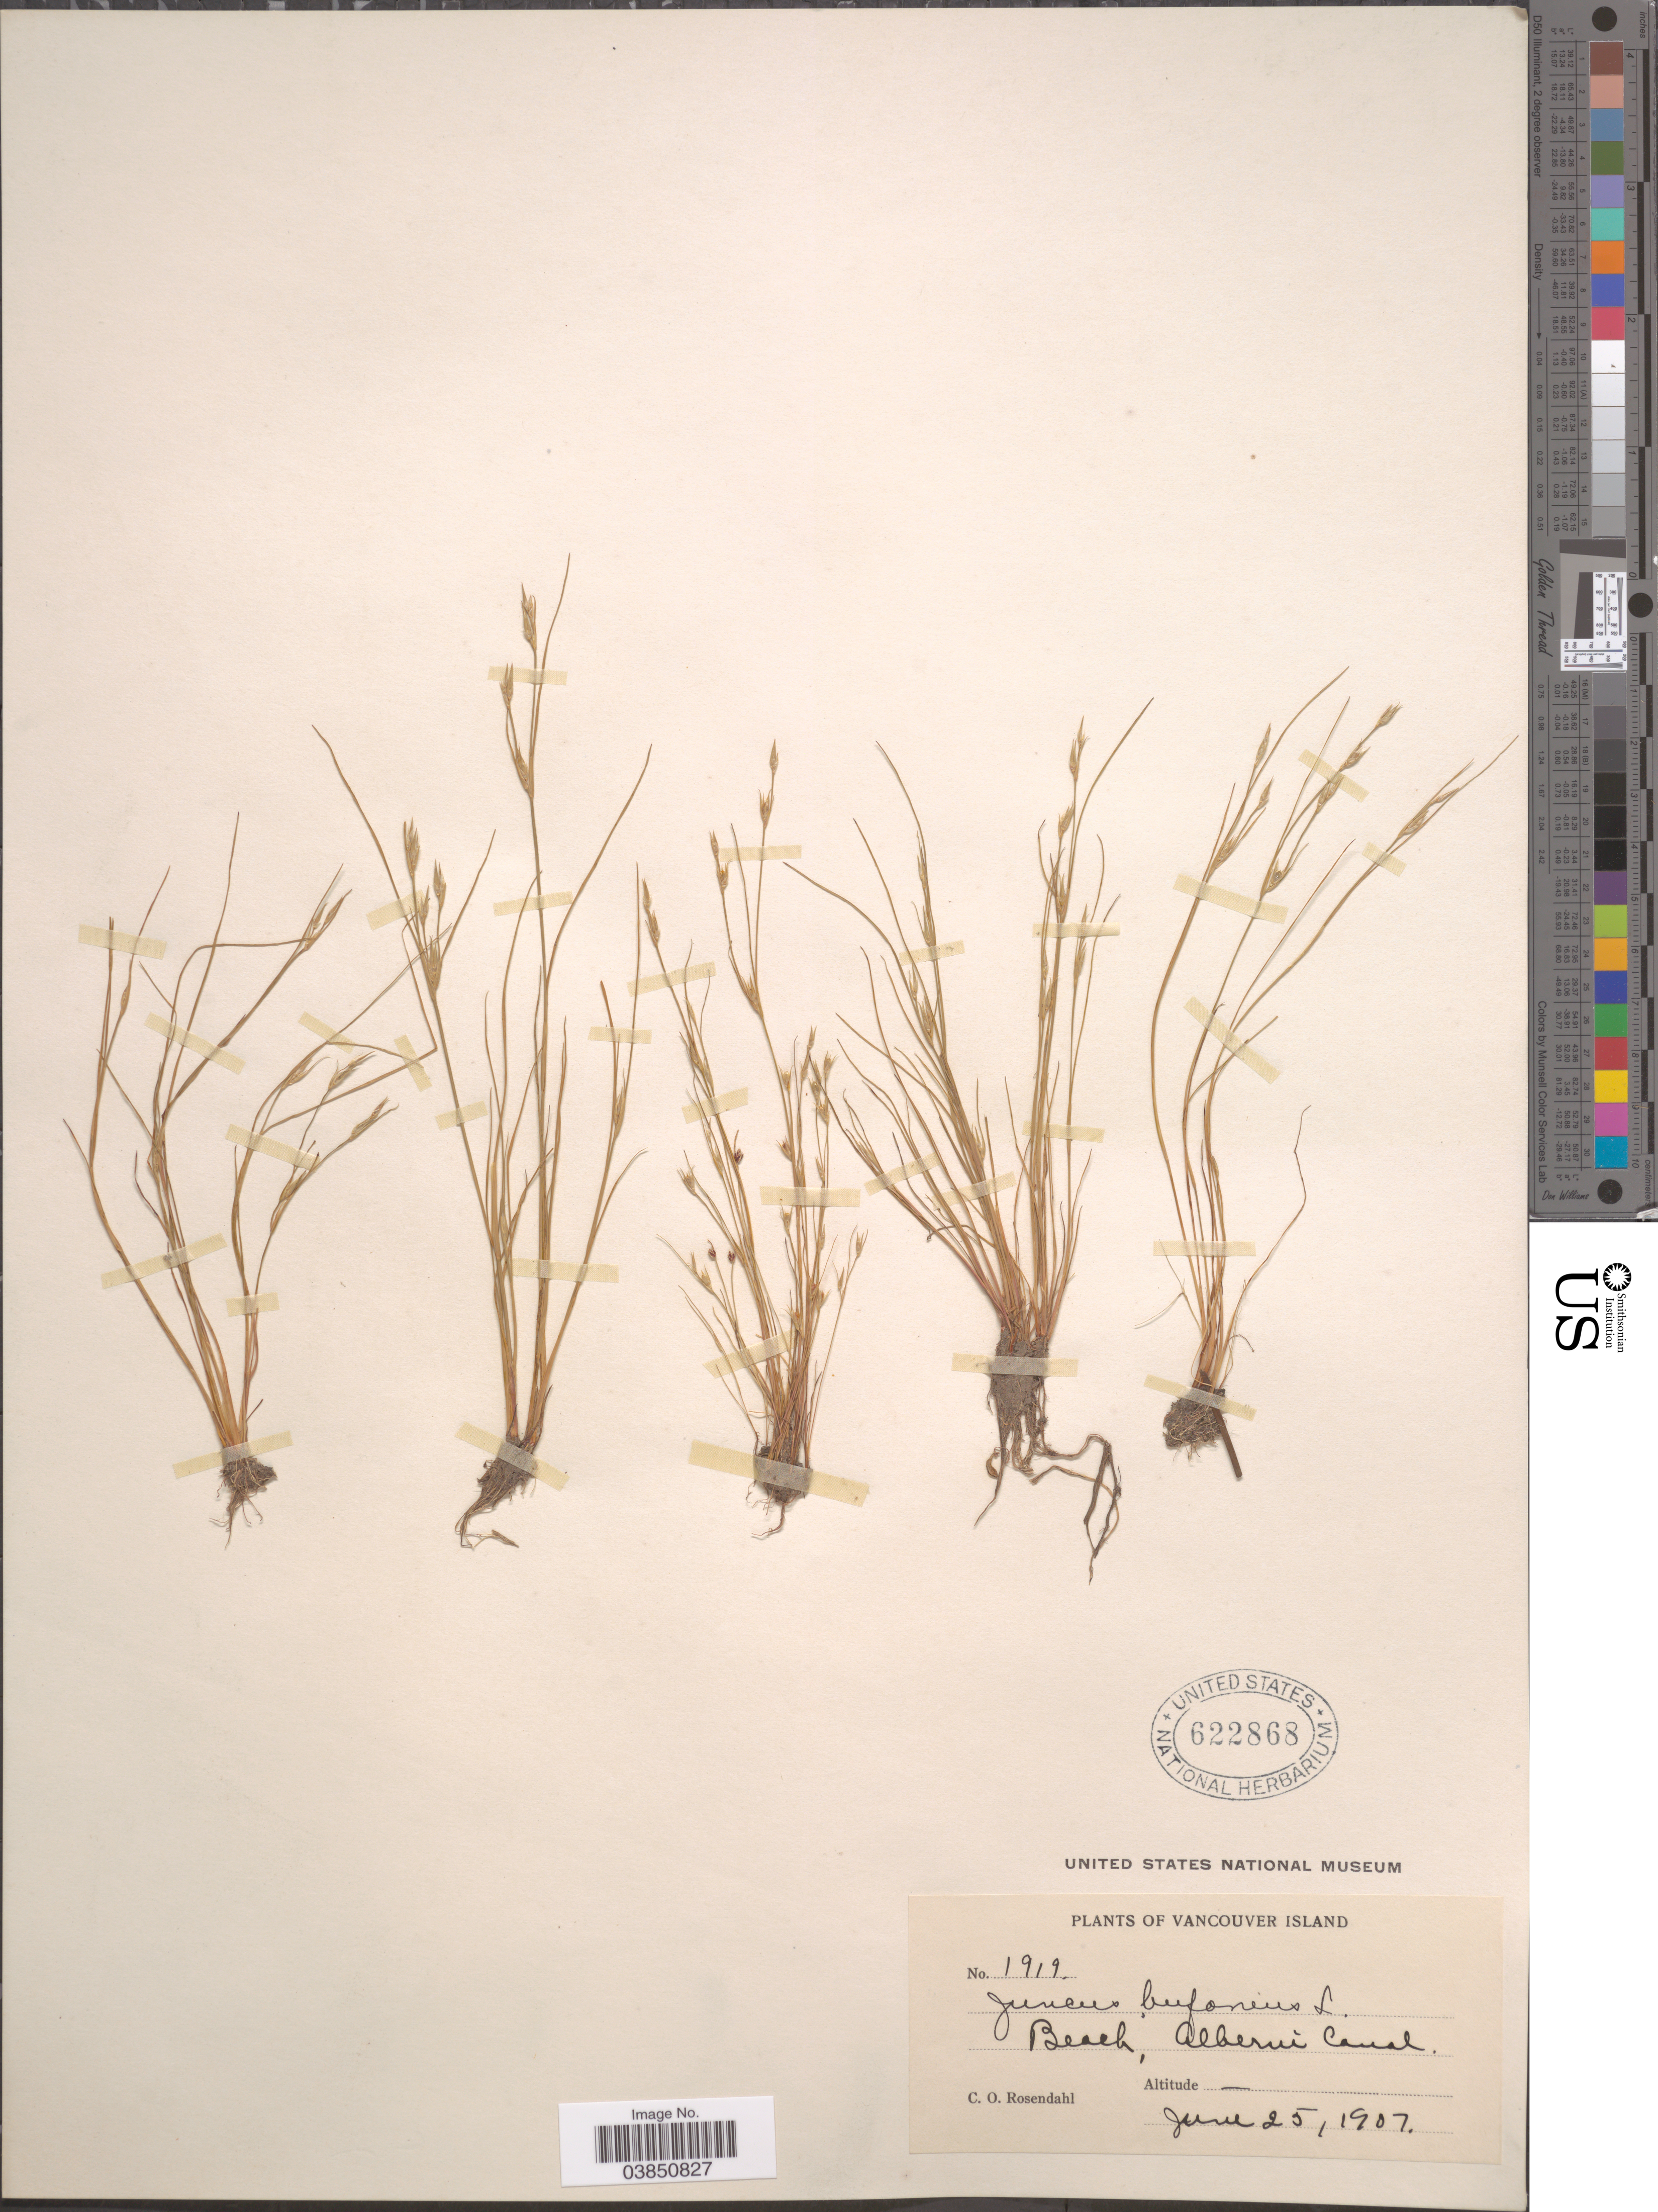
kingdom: Plantae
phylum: Tracheophyta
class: Liliopsida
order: Poales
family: Juncaceae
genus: Juncus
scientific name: Juncus bufonius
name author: L.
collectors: C. O. Rosendahl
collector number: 1919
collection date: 1907-06-25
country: Canada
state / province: British Columbia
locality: Vancouver Island. Beach, Alberni Canal.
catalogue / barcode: US 622868